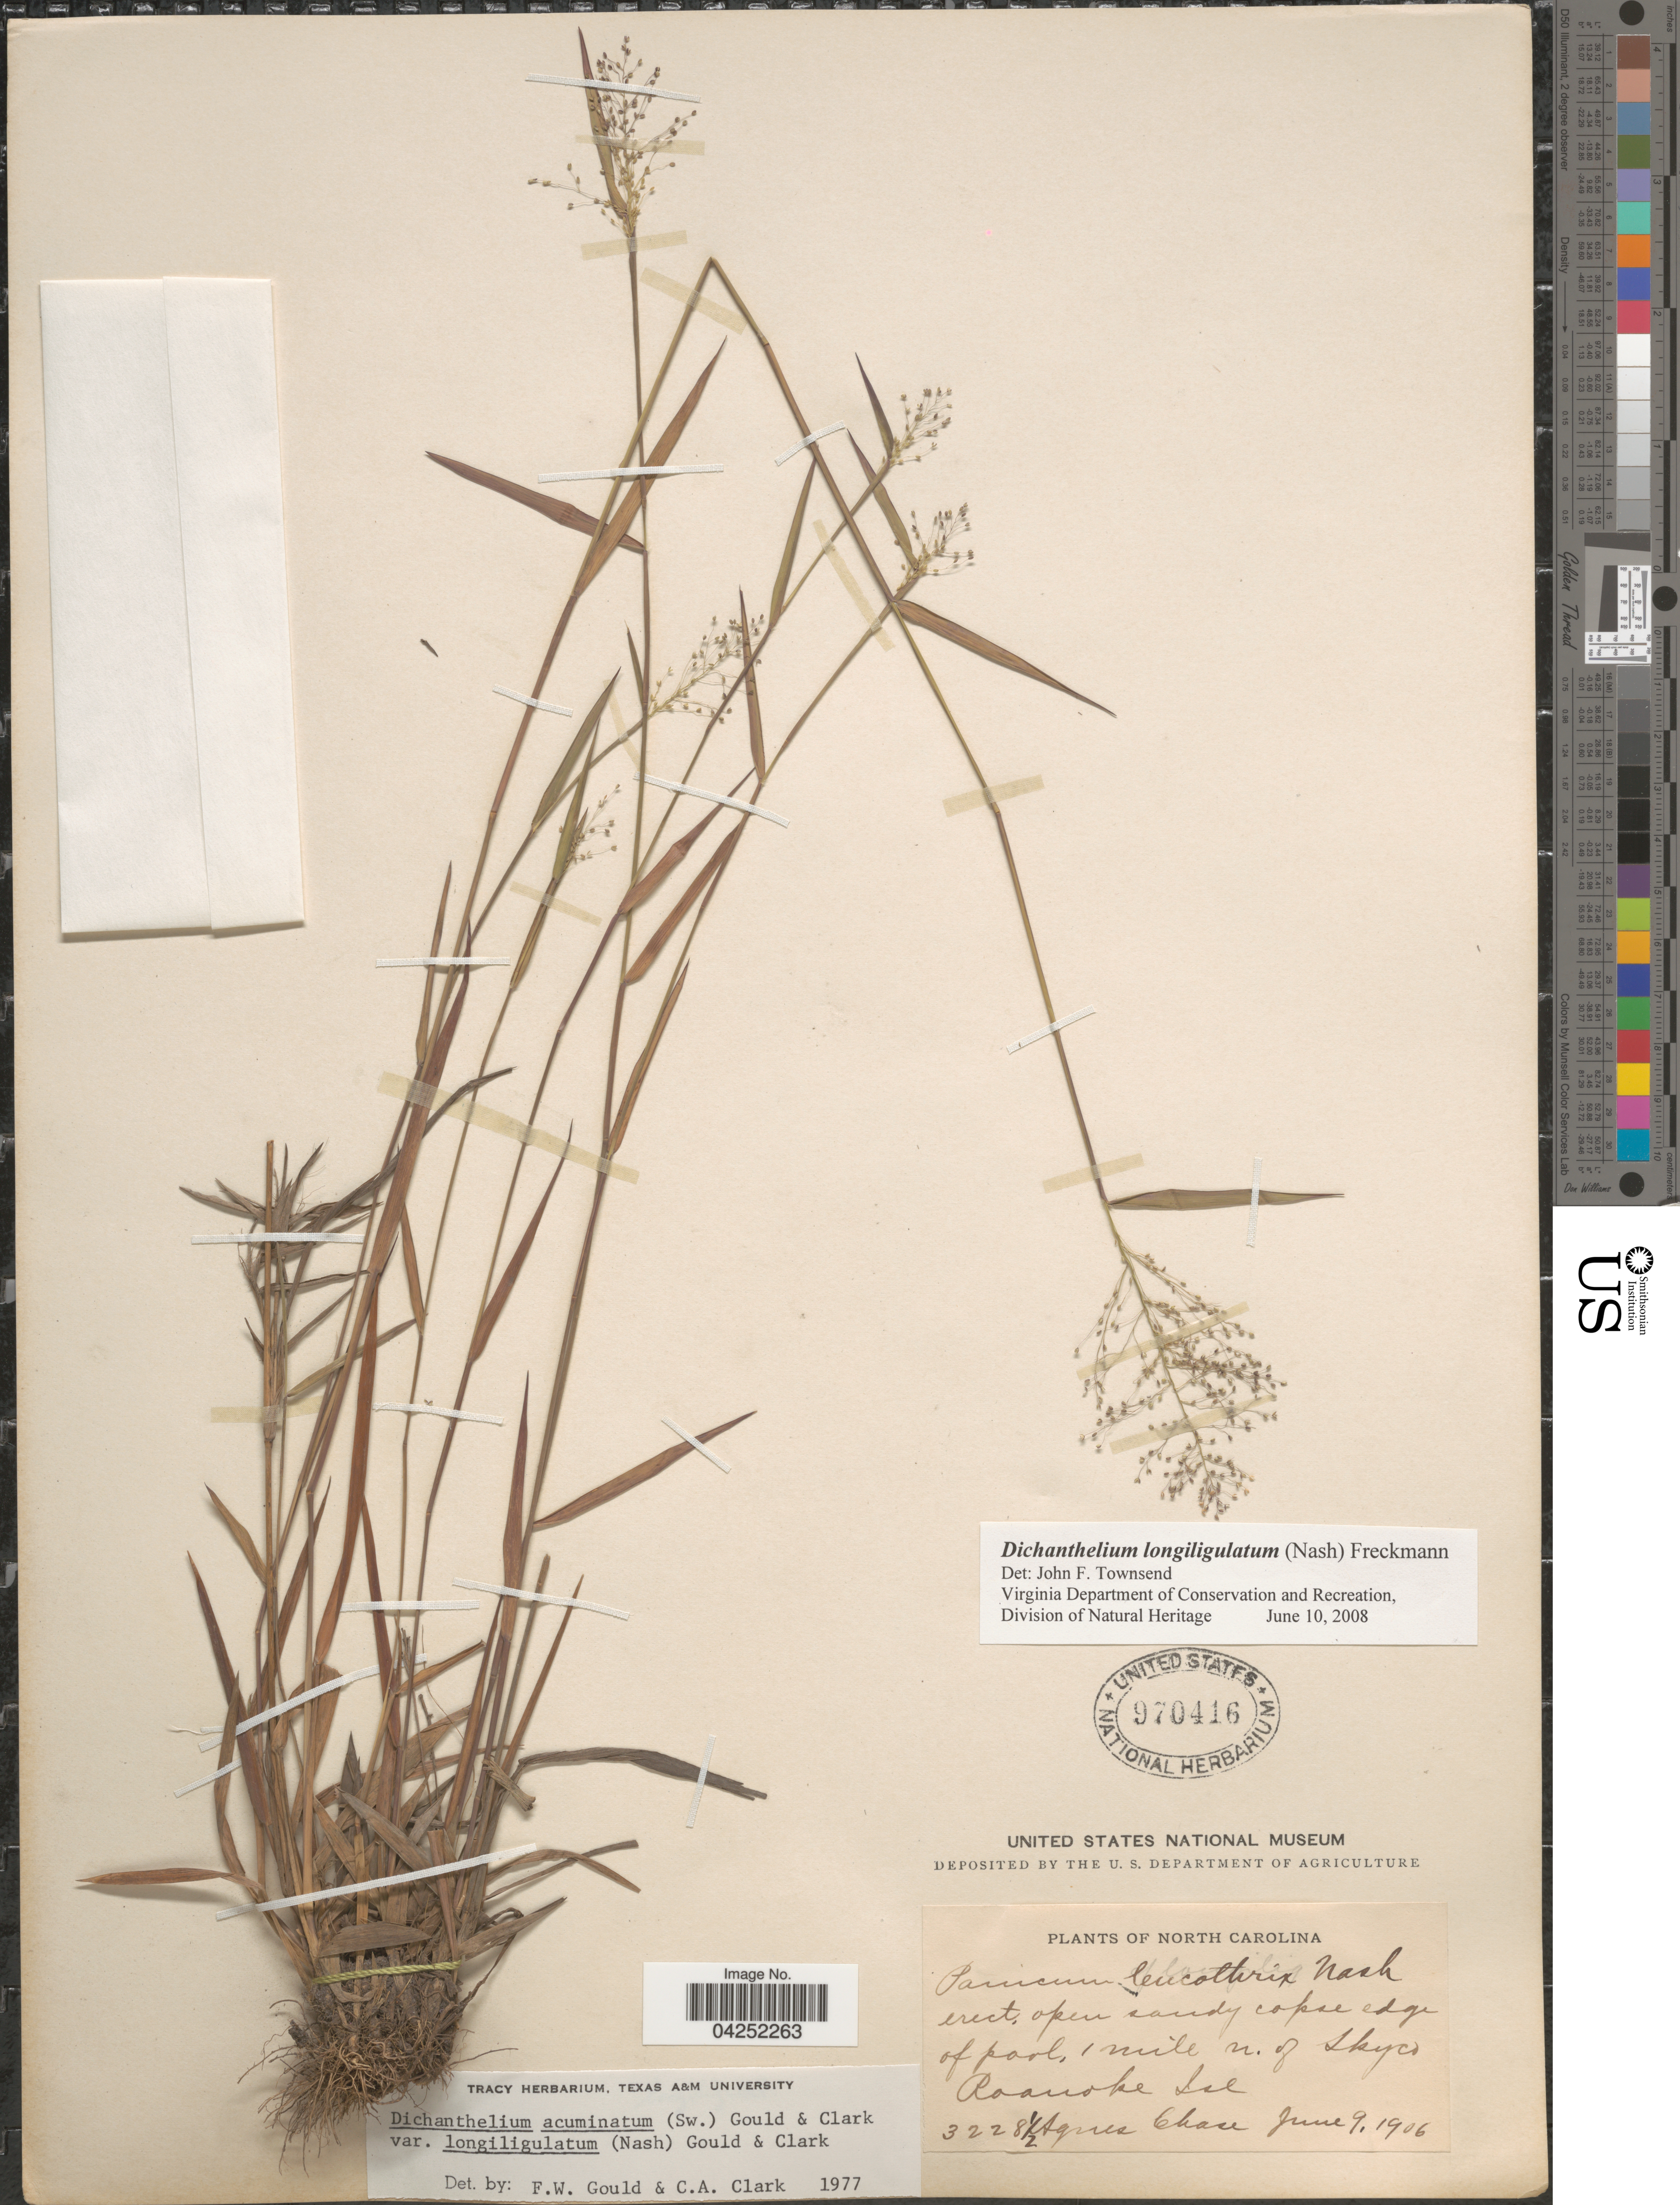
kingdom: Plantae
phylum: Tracheophyta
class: Liliopsida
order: Poales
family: Poaceae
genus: Dichanthelium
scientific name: Dichanthelium acuminatum var. longiligulatum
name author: (Nash) Gould & C.A. Clark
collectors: A. Chase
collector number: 3228½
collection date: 1906-06-09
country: United States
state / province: North Carolina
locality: Open sandy copse edge of pool, 1 mile n. of Skyco. Roanoke Isl.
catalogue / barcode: US 970416